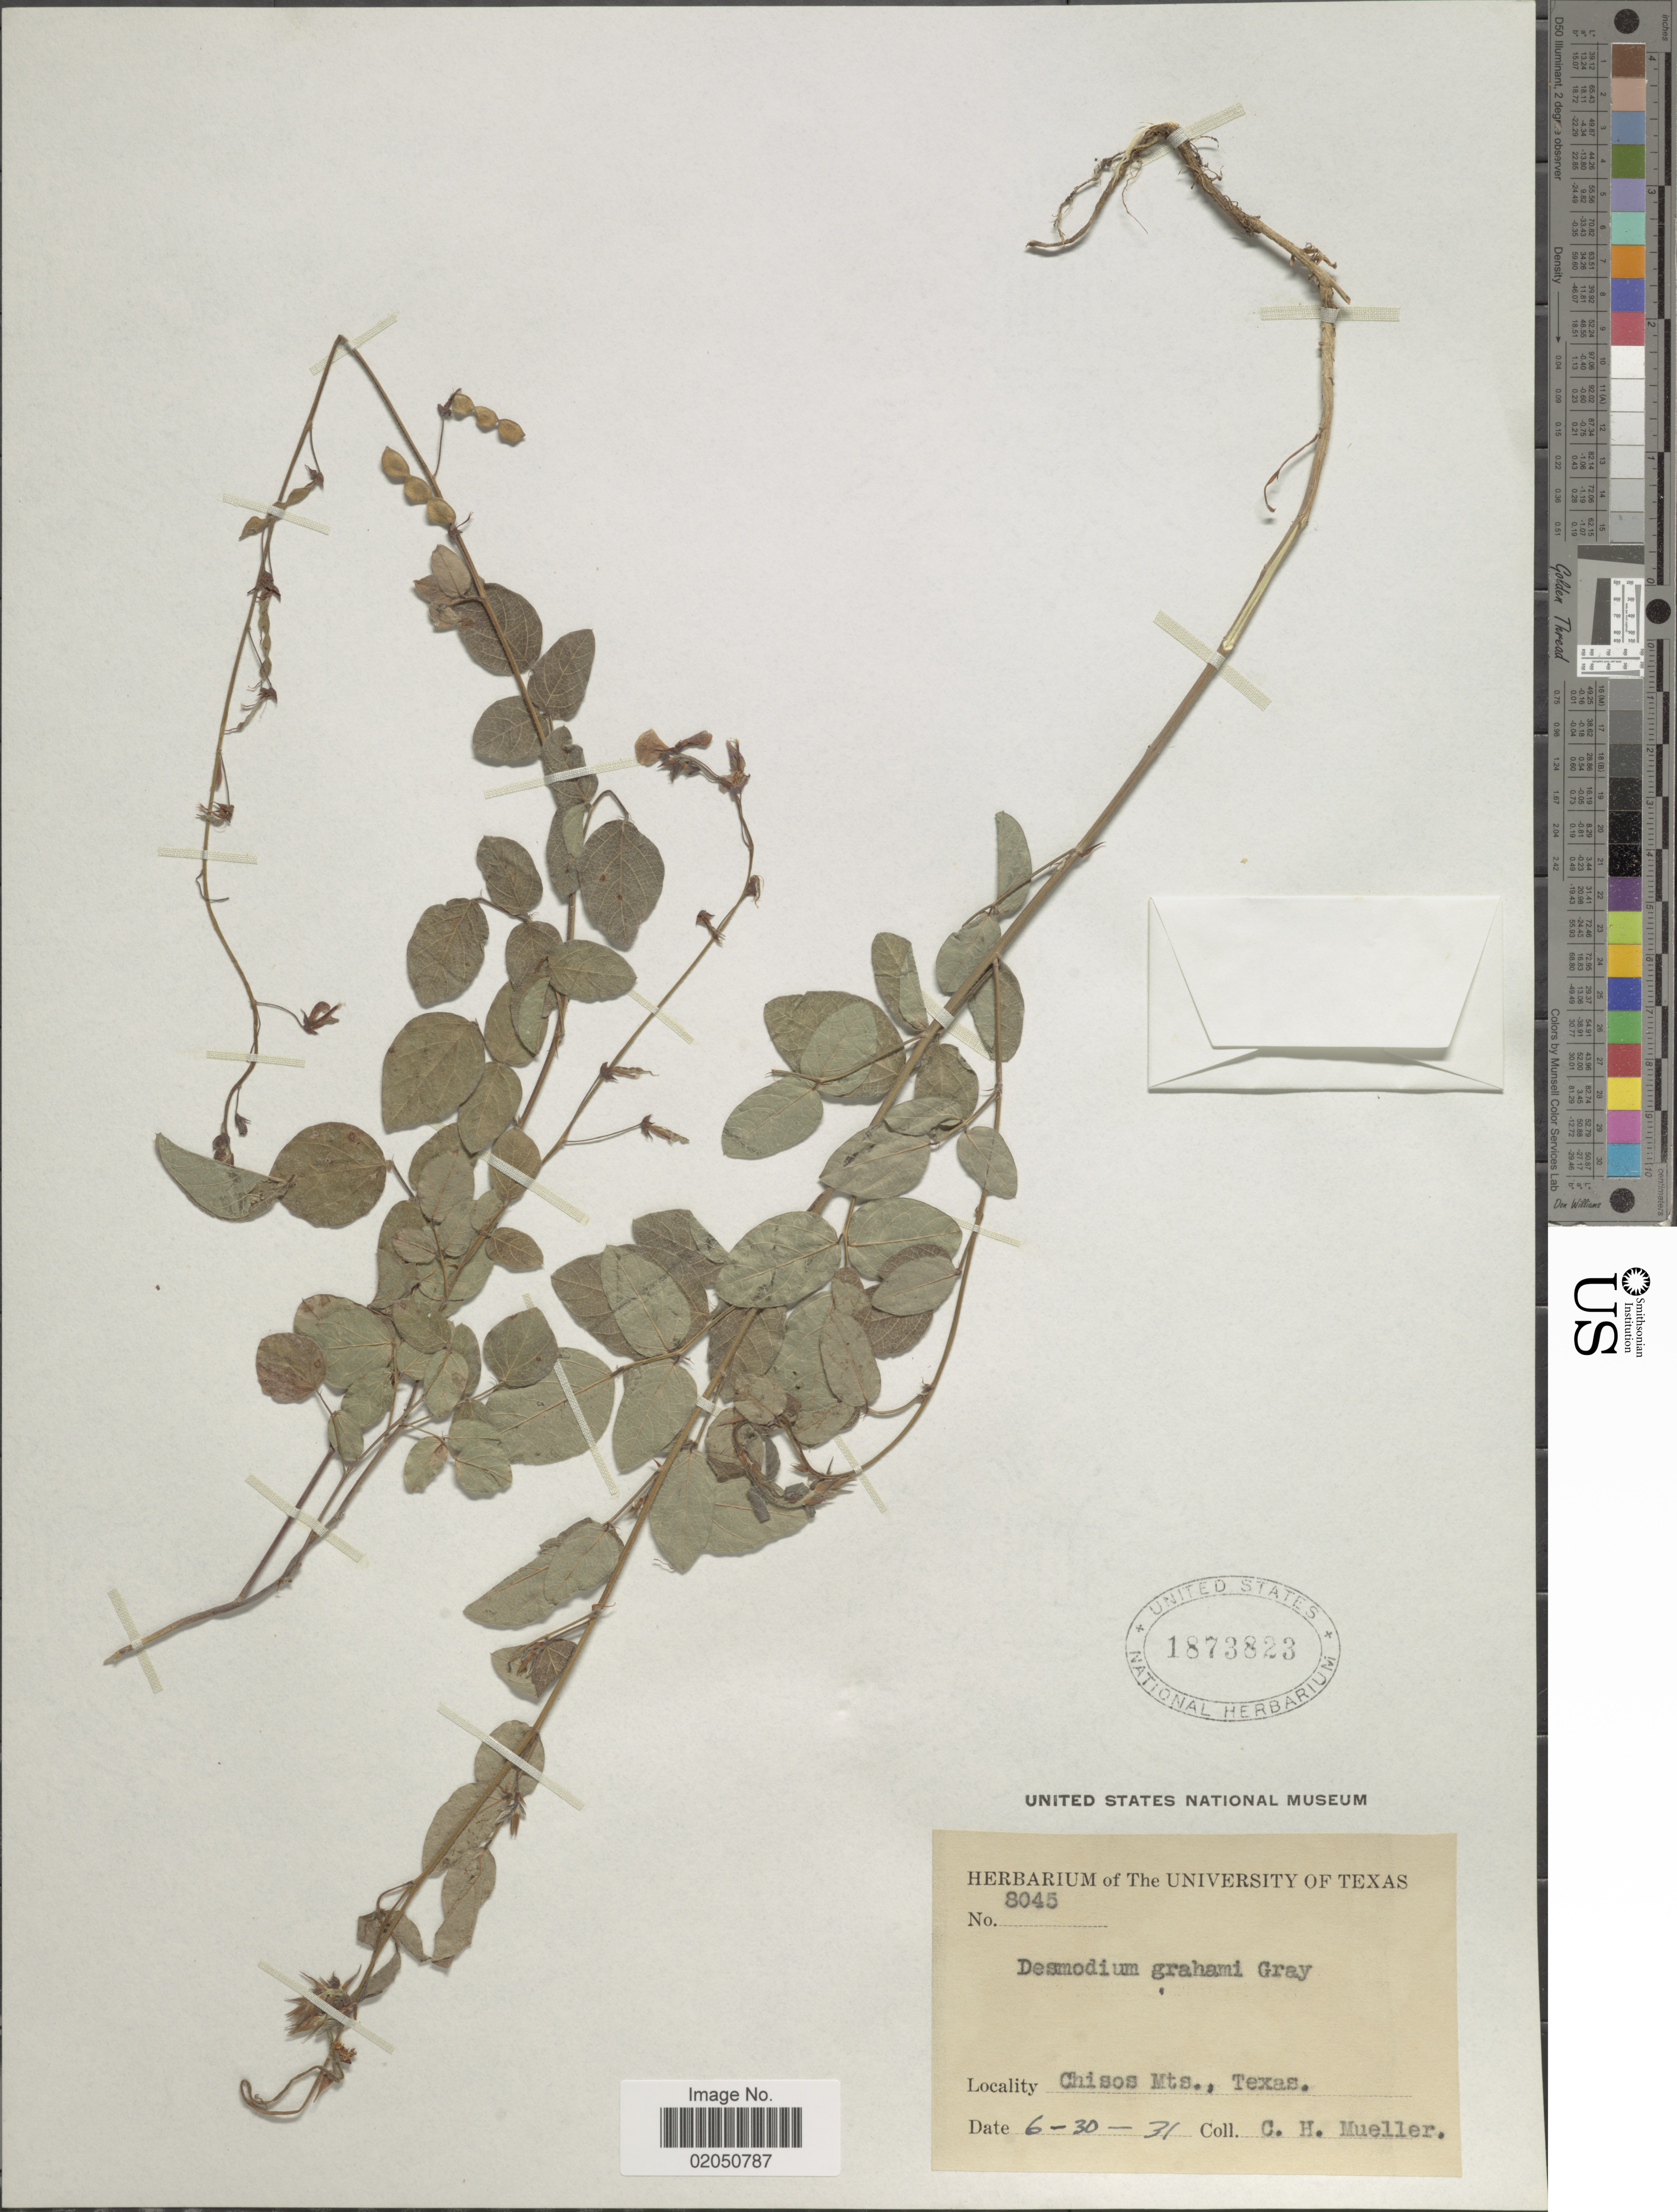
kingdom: Plantae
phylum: Tracheophyta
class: Magnoliopsida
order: Fabales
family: Fabaceae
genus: Desmodium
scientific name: Desmodium grahamii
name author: A. Gray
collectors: C. H. Mueller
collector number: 8045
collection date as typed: Transcribed d/m/y: 30/6/31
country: United States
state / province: Texas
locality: Chisos Mts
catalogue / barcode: US 1873823